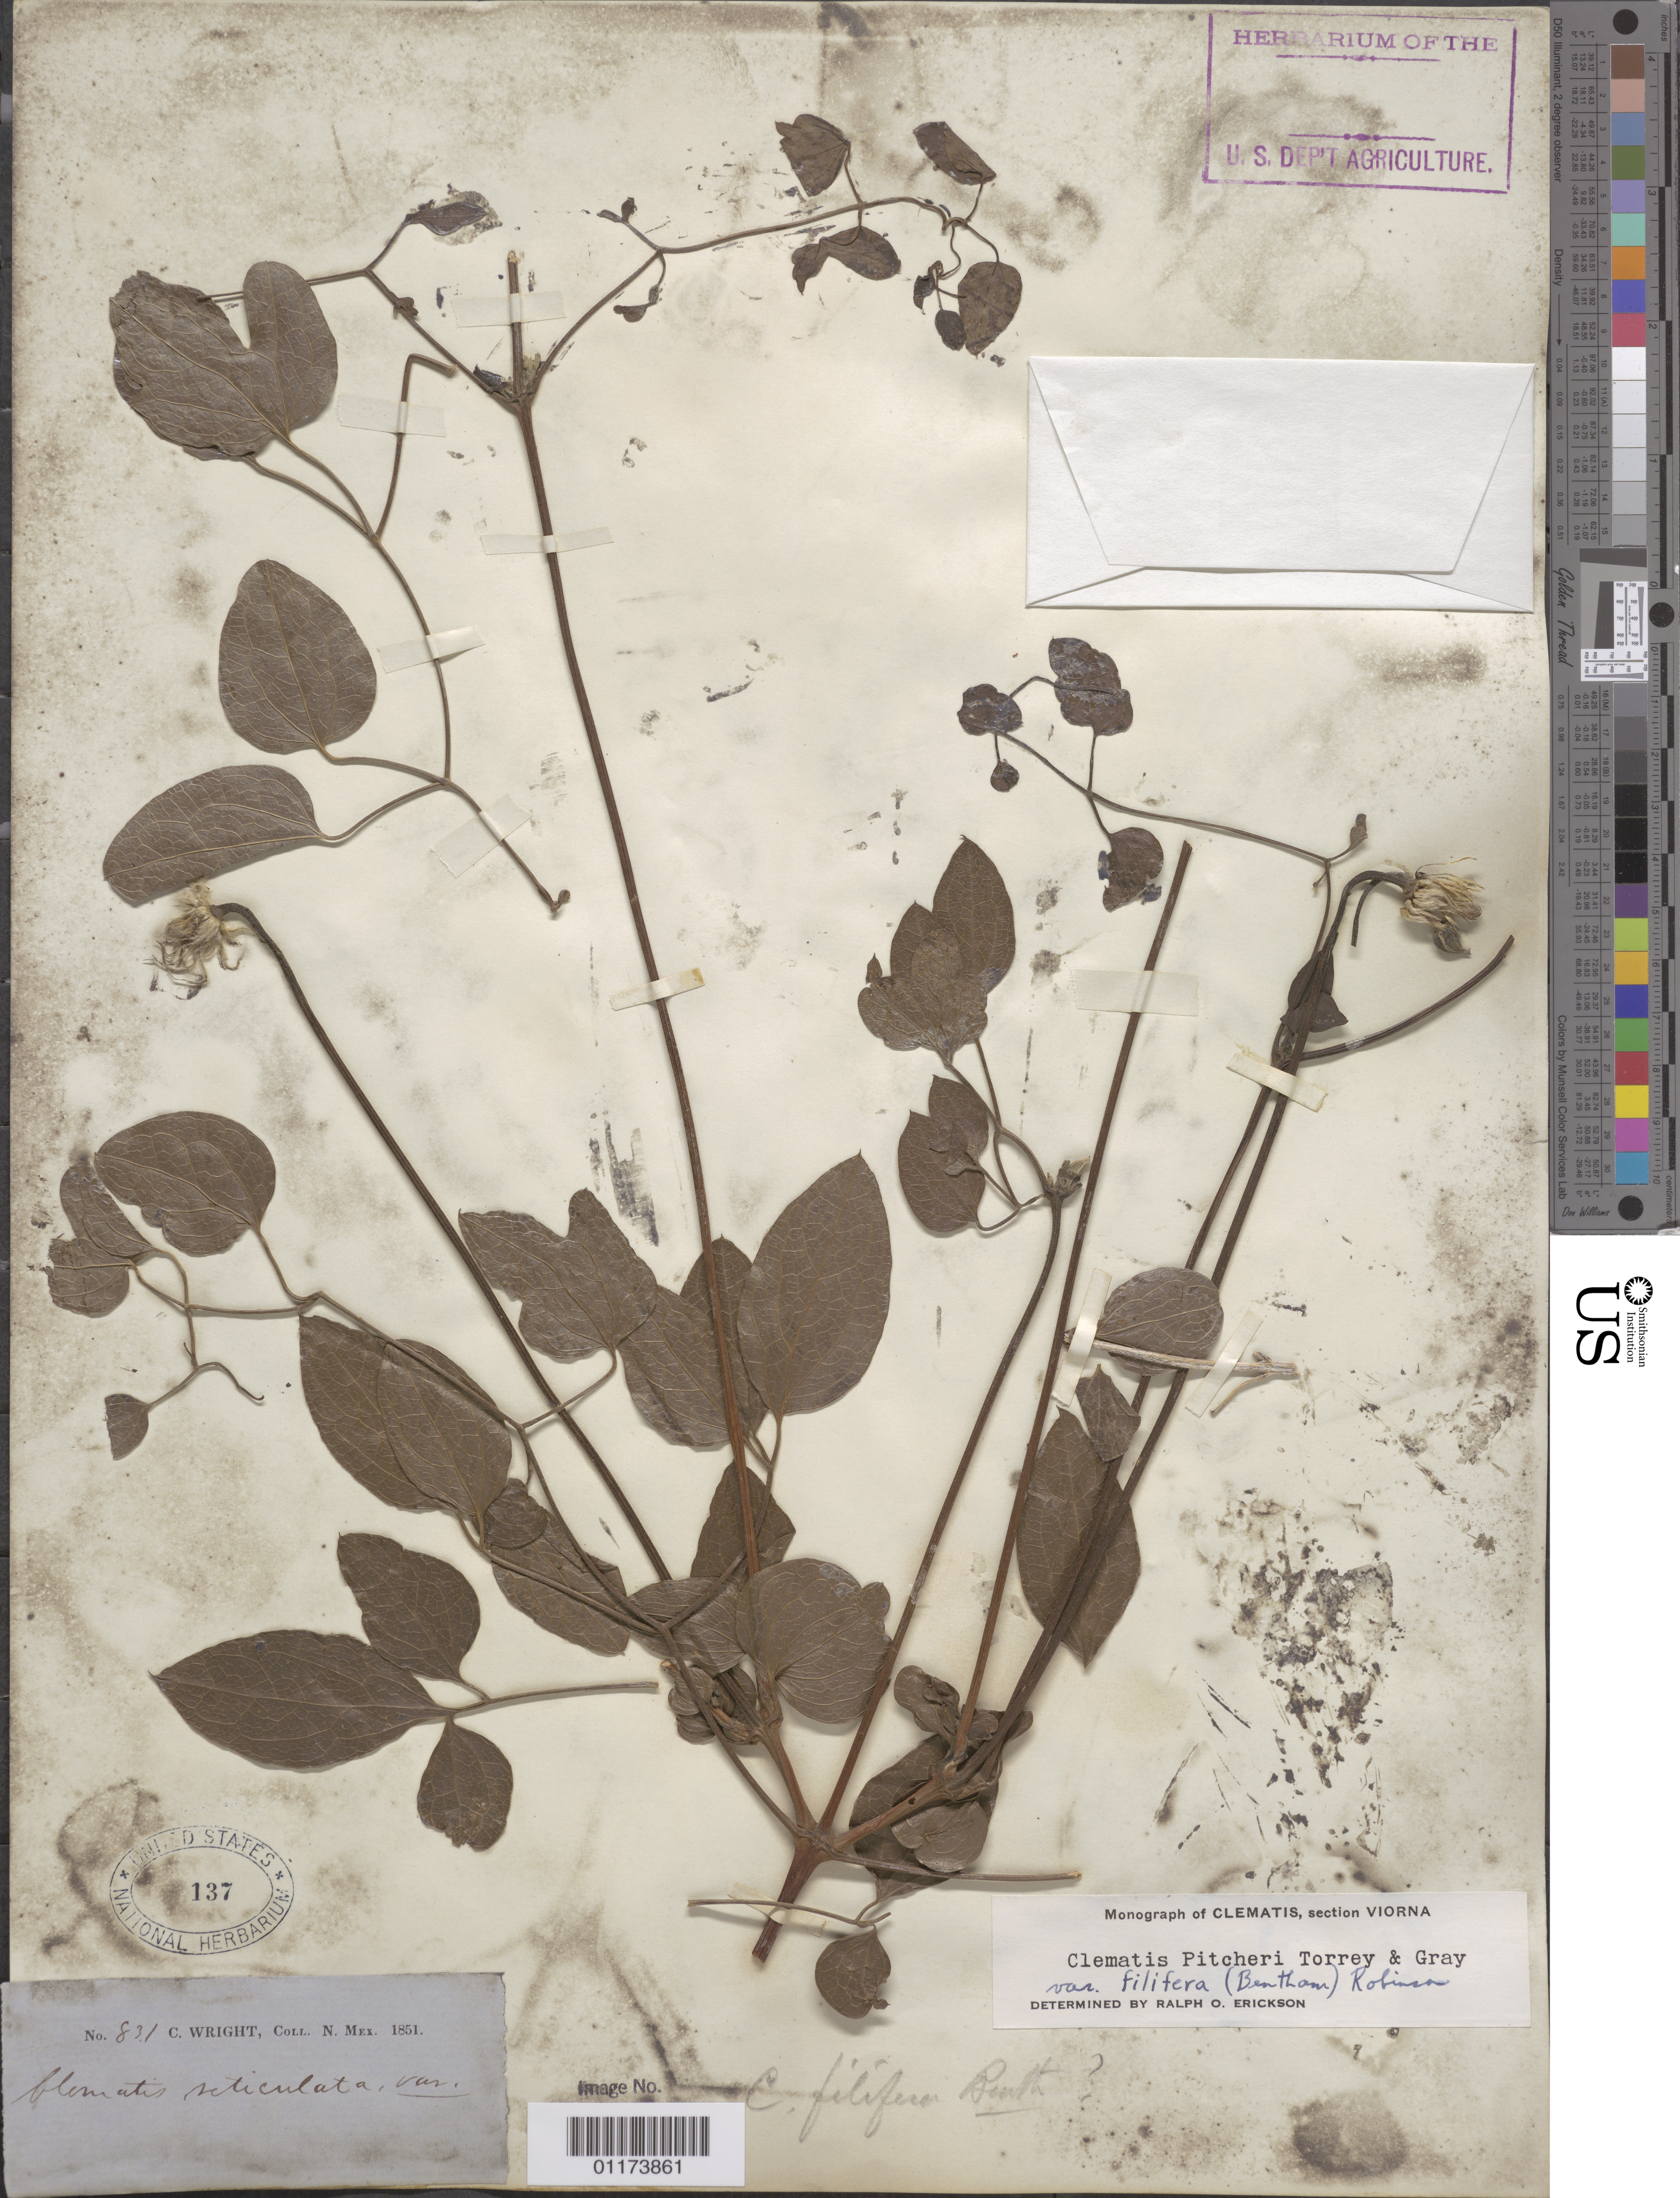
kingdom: Plantae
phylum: Tracheophyta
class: Magnoliopsida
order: Ranunculales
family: Ranunculaceae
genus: Clematis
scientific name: Clematis pitcheri var. filifera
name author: (Benth.) B.L. Rob.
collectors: C. Wright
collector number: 831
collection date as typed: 1851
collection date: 1851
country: United States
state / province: New Mexico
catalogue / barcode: US 137